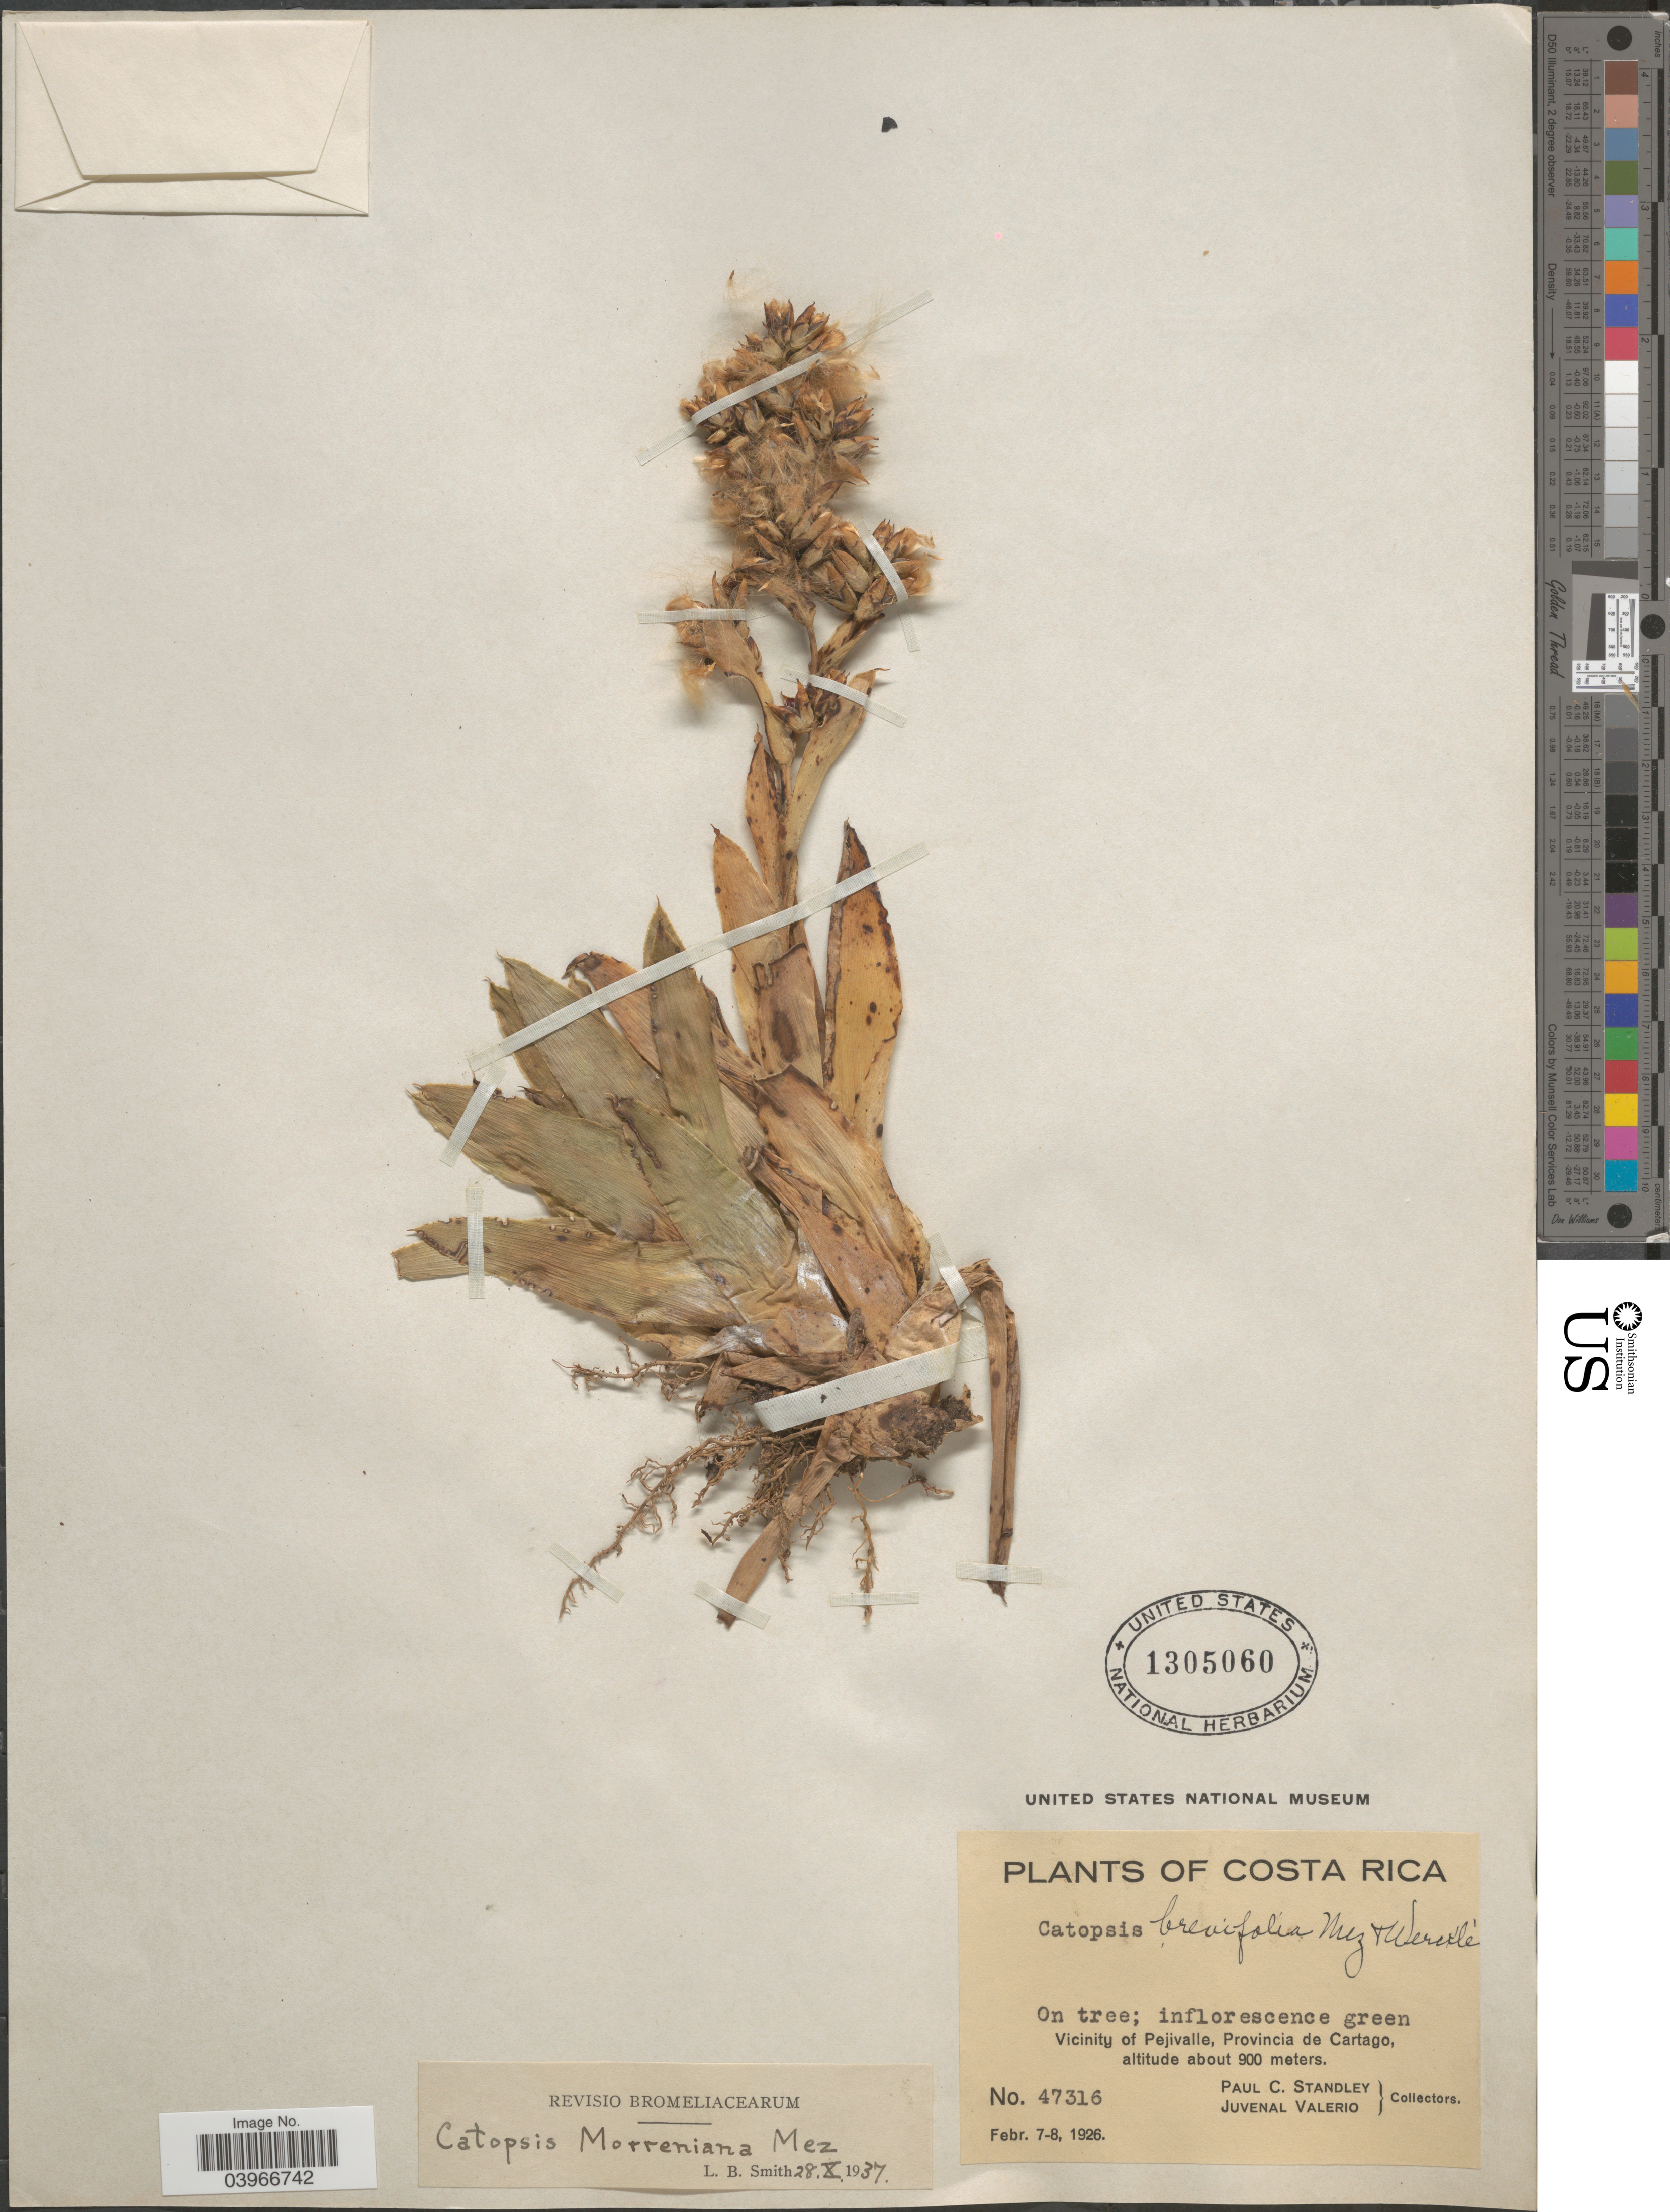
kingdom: Plantae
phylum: Tracheophyta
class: Liliopsida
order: Poales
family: Bromeliaceae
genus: Catopsis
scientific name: Catopsis morreniana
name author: Mez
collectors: P. C. Standley & J. Valerio R.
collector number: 47316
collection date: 1926-02-07/1926-02-08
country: Costa Rica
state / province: Cartago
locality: Vicinity of Pejivalle.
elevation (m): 900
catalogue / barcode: US 1305060